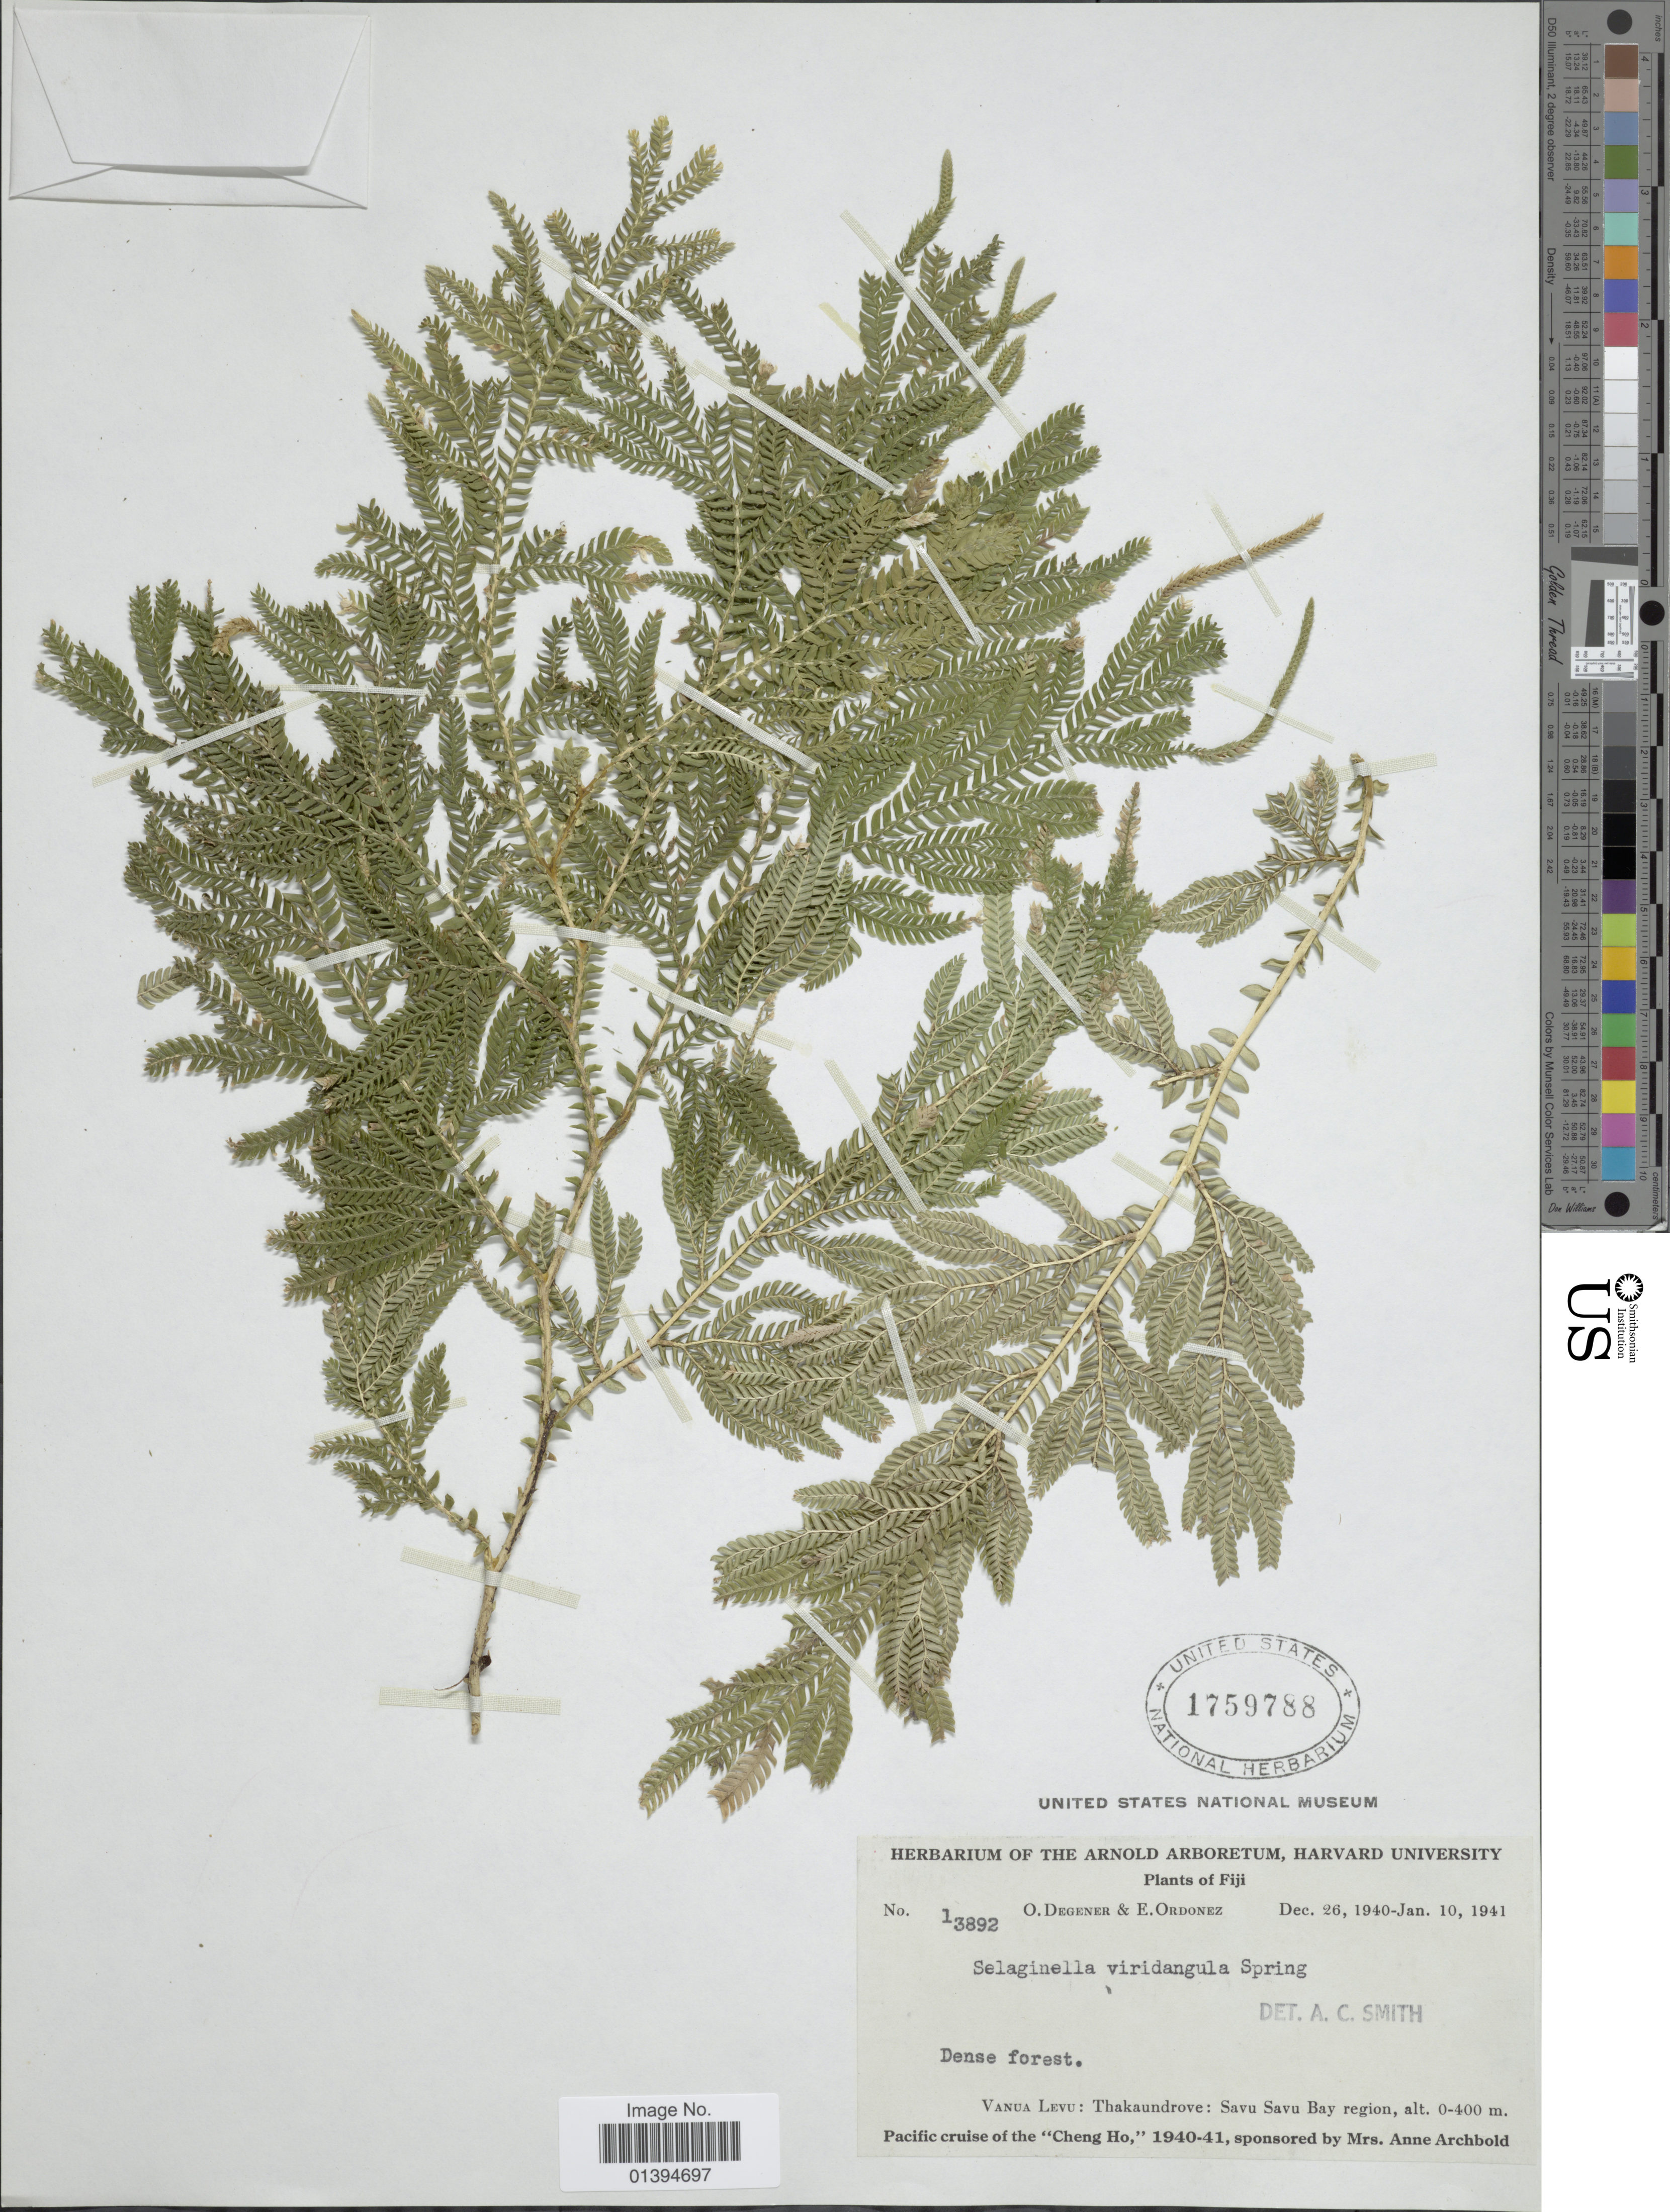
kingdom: Plantae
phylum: Tracheophyta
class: Lycopodiopsida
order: Selaginellales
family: Selaginellaceae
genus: Selaginella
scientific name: Selaginella viridangula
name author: Spring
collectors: O. Degener & E. Ordonez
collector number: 13892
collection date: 1940-12-26/1941-01-10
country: Fiji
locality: Vanua Levu: Thakaundrove: Savu Savu Bay region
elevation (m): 0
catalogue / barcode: US 1759788